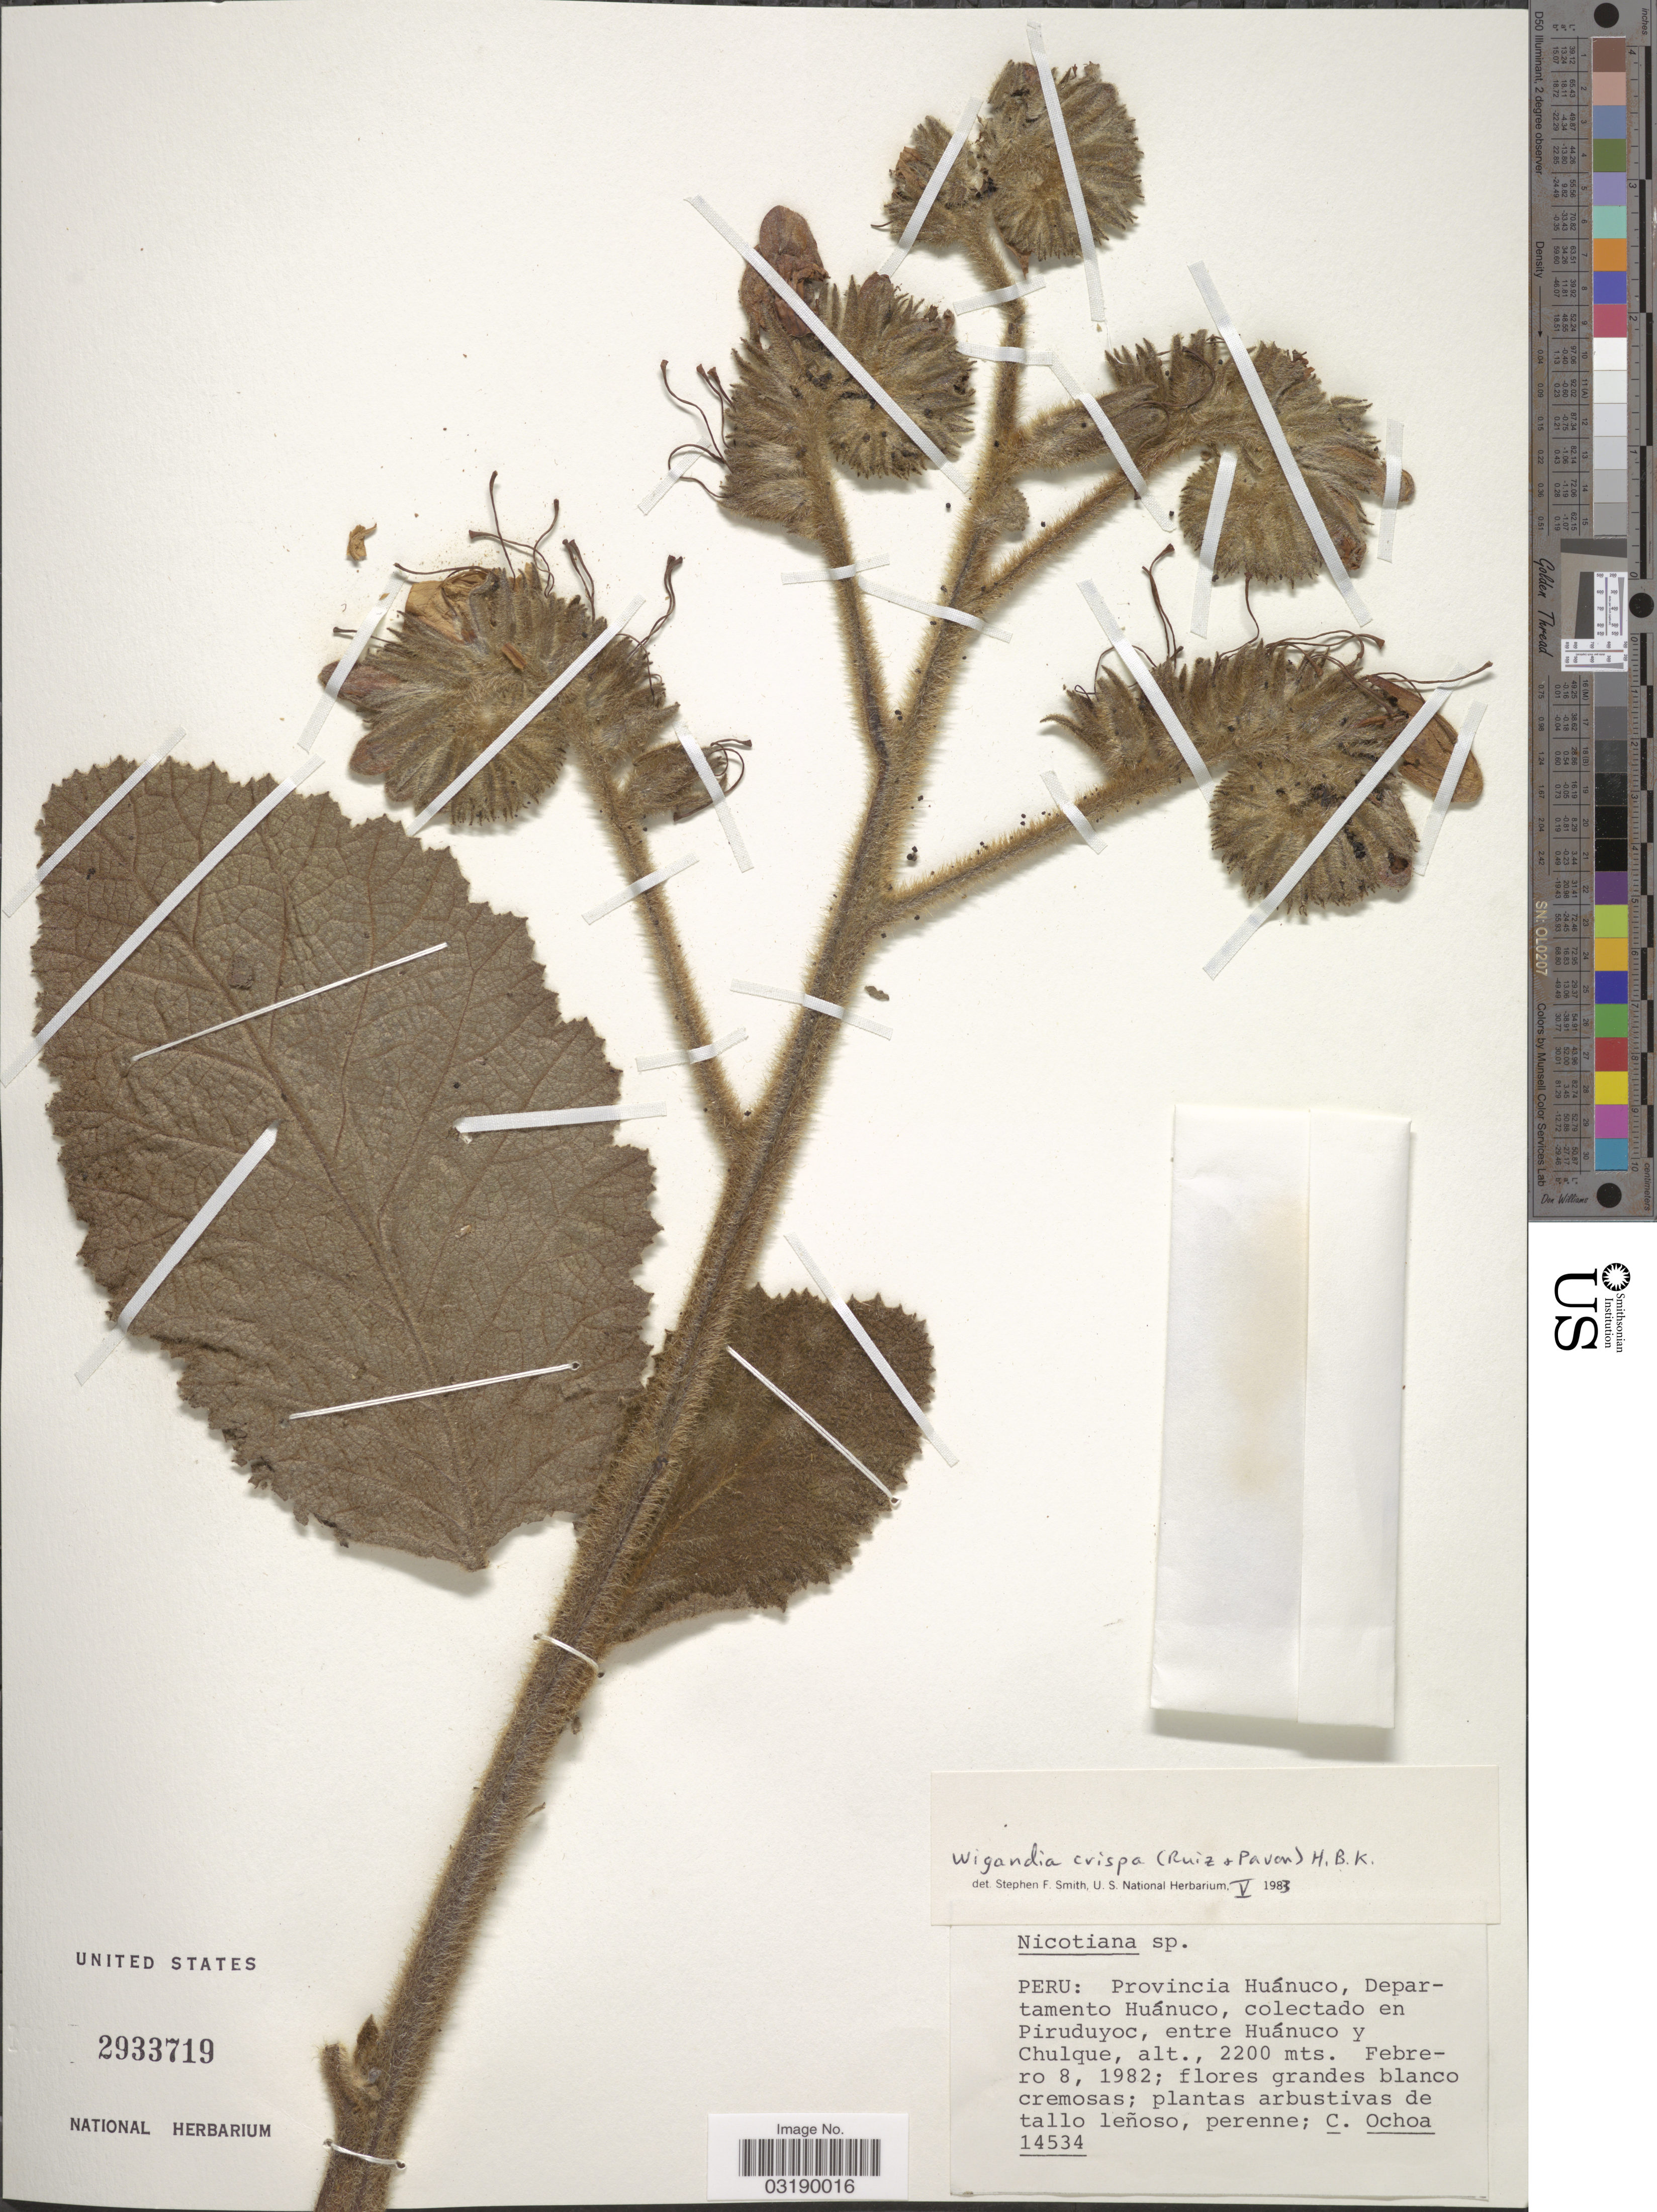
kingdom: Plantae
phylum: Tracheophyta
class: Magnoliopsida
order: Boraginales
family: Namaceae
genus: Wigandia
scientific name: Wigandia crispa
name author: (Tafalla ex Ruiz & Pav.) Kunth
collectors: C. Ochoa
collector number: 14534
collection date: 1982-02-08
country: Peru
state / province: Huánuco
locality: Provincia Huánuco, Departamento Huánuco, colectado en Piruduyoc, entre Huánuco y Chulque.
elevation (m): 2200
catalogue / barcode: US 2933719